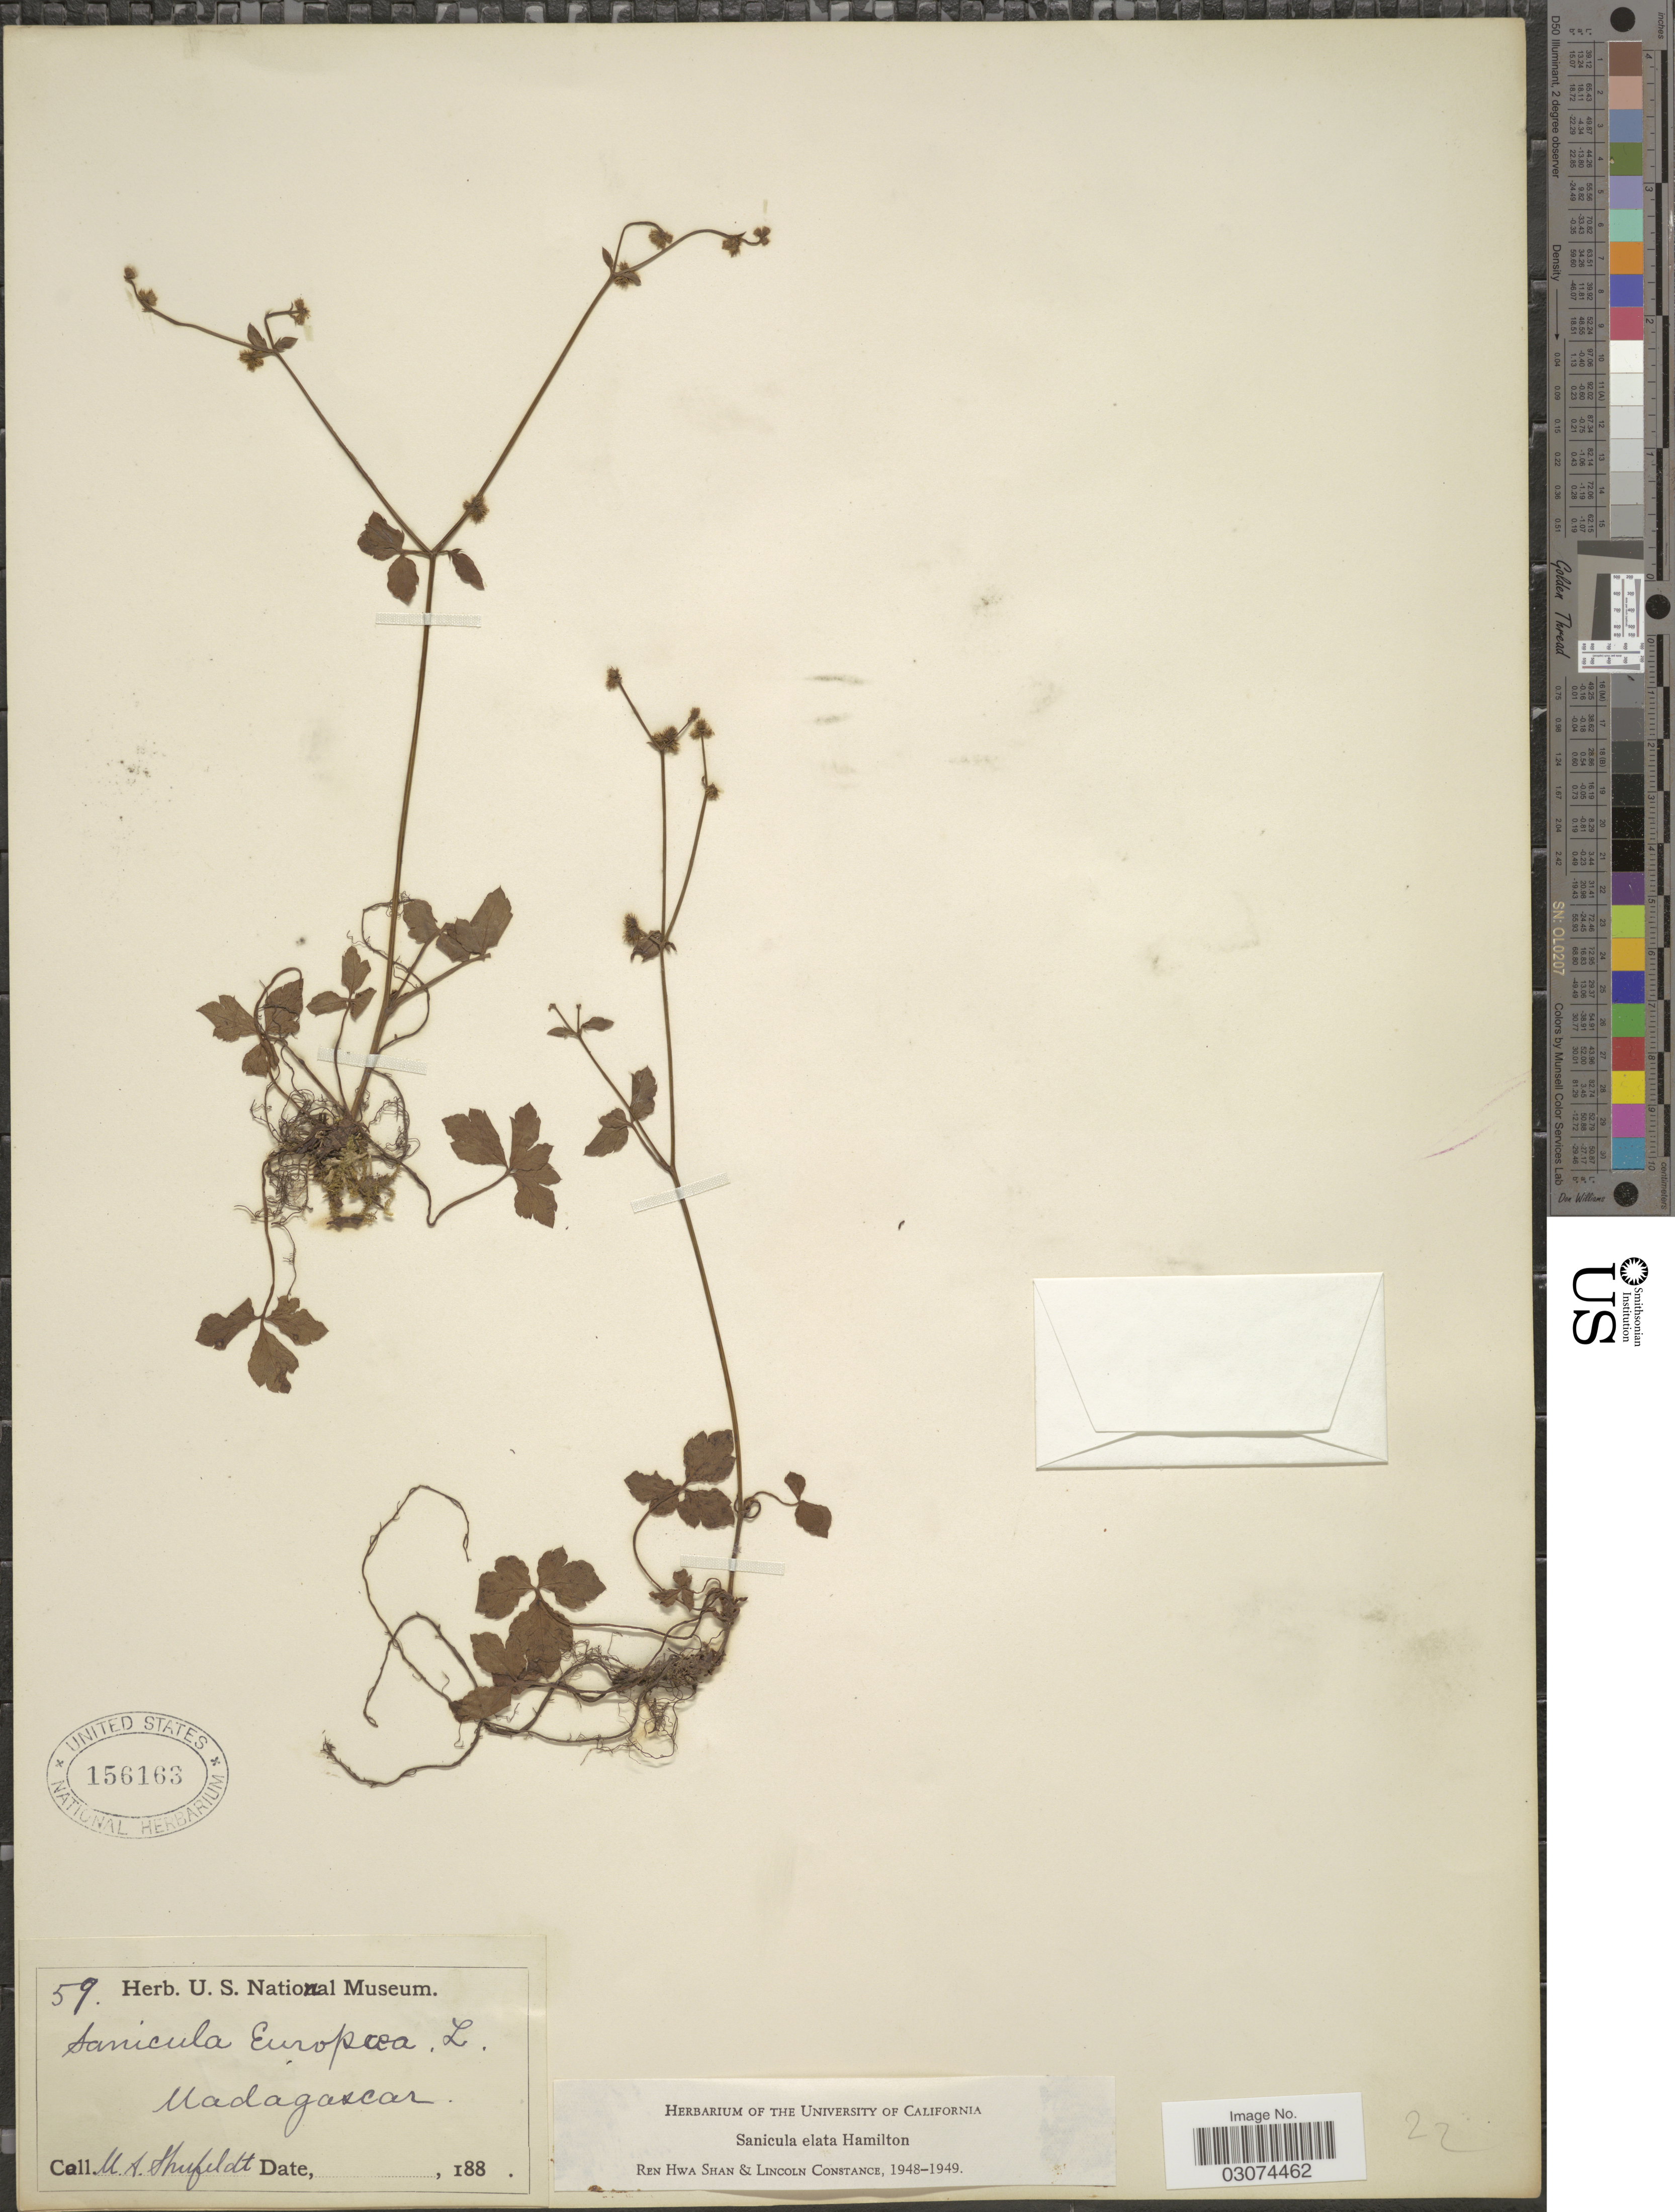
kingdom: Plantae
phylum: Tracheophyta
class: Magnoliopsida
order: Apiales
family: Apiaceae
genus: Sanicula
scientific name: Sanicula elata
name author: Buch.-Ham. ex D. Don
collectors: M. Shufeldt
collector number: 59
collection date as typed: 188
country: Madagascar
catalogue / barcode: US 156163